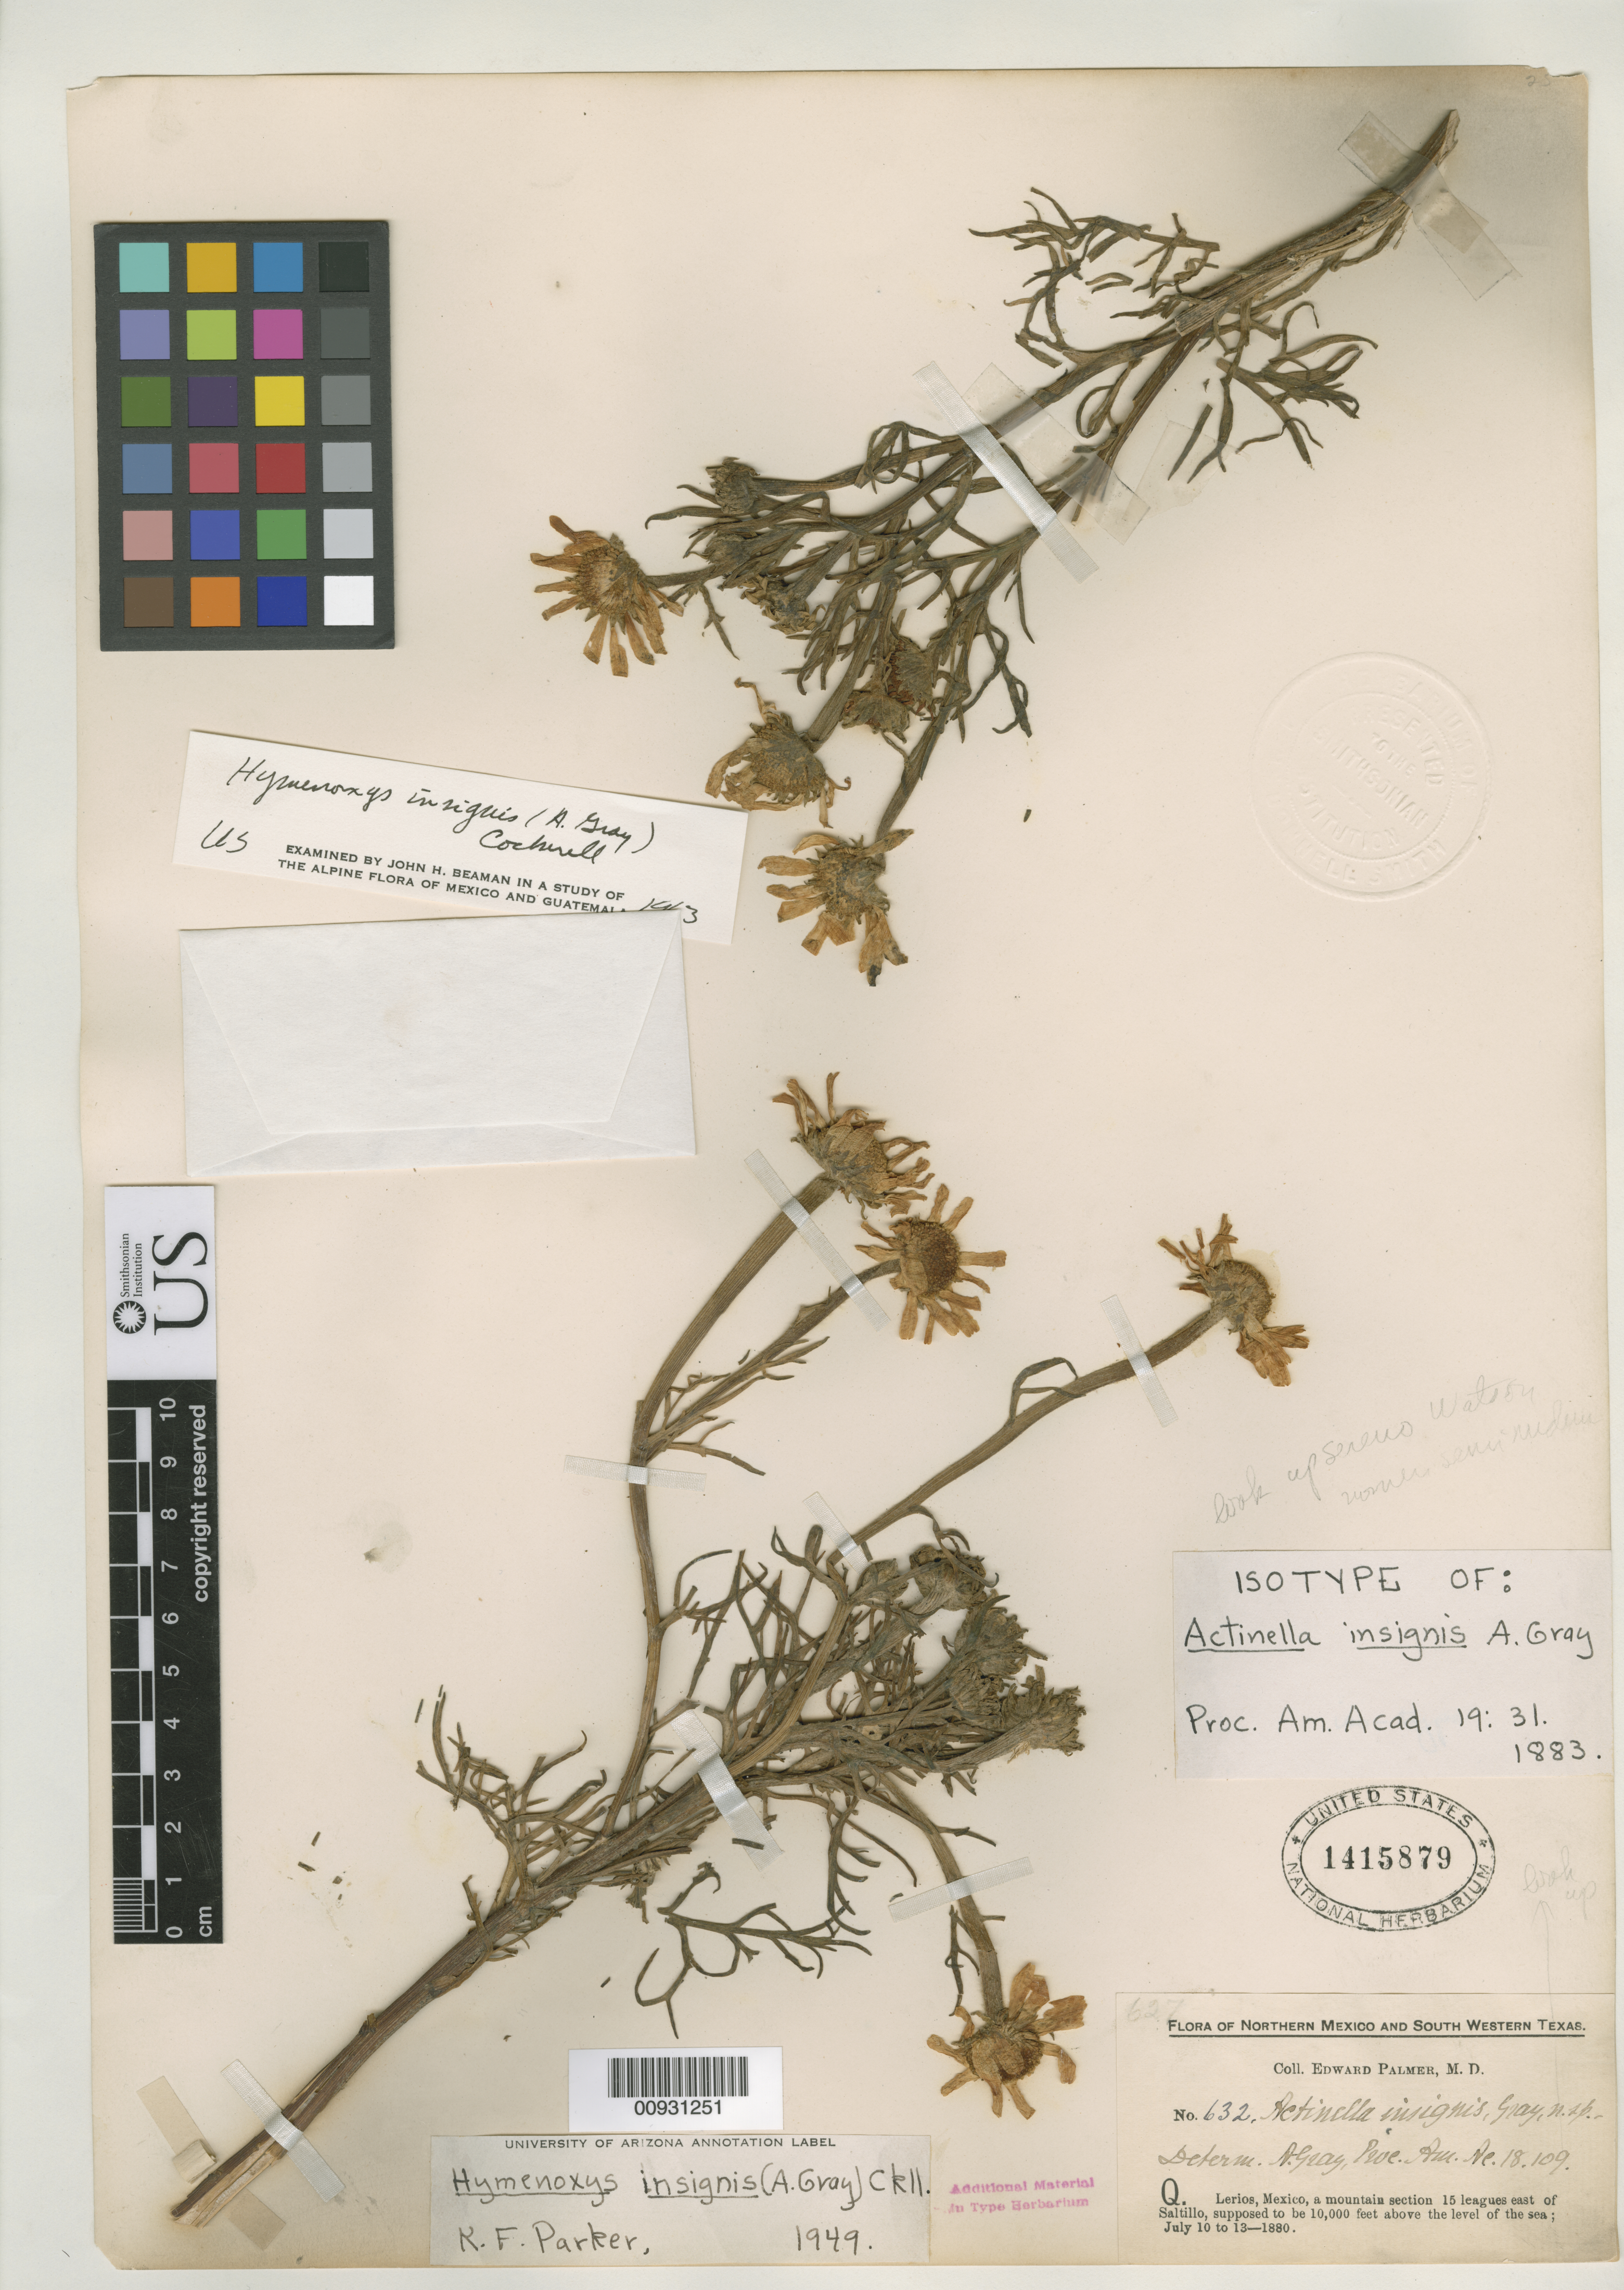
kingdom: Plantae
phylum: Tracheophyta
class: Magnoliopsida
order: Asterales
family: Asteraceae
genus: Actinella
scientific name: Actinella insignis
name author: A. Gray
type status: Isotype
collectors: E. Palmer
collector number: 632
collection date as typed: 10 Jul 1880 to 13 Jul 1880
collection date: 1880-07-10/1880-07-13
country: Mexico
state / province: Coahuila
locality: Lerios, 15 leagues east of Saltillo.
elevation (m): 3048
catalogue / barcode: US 1415879